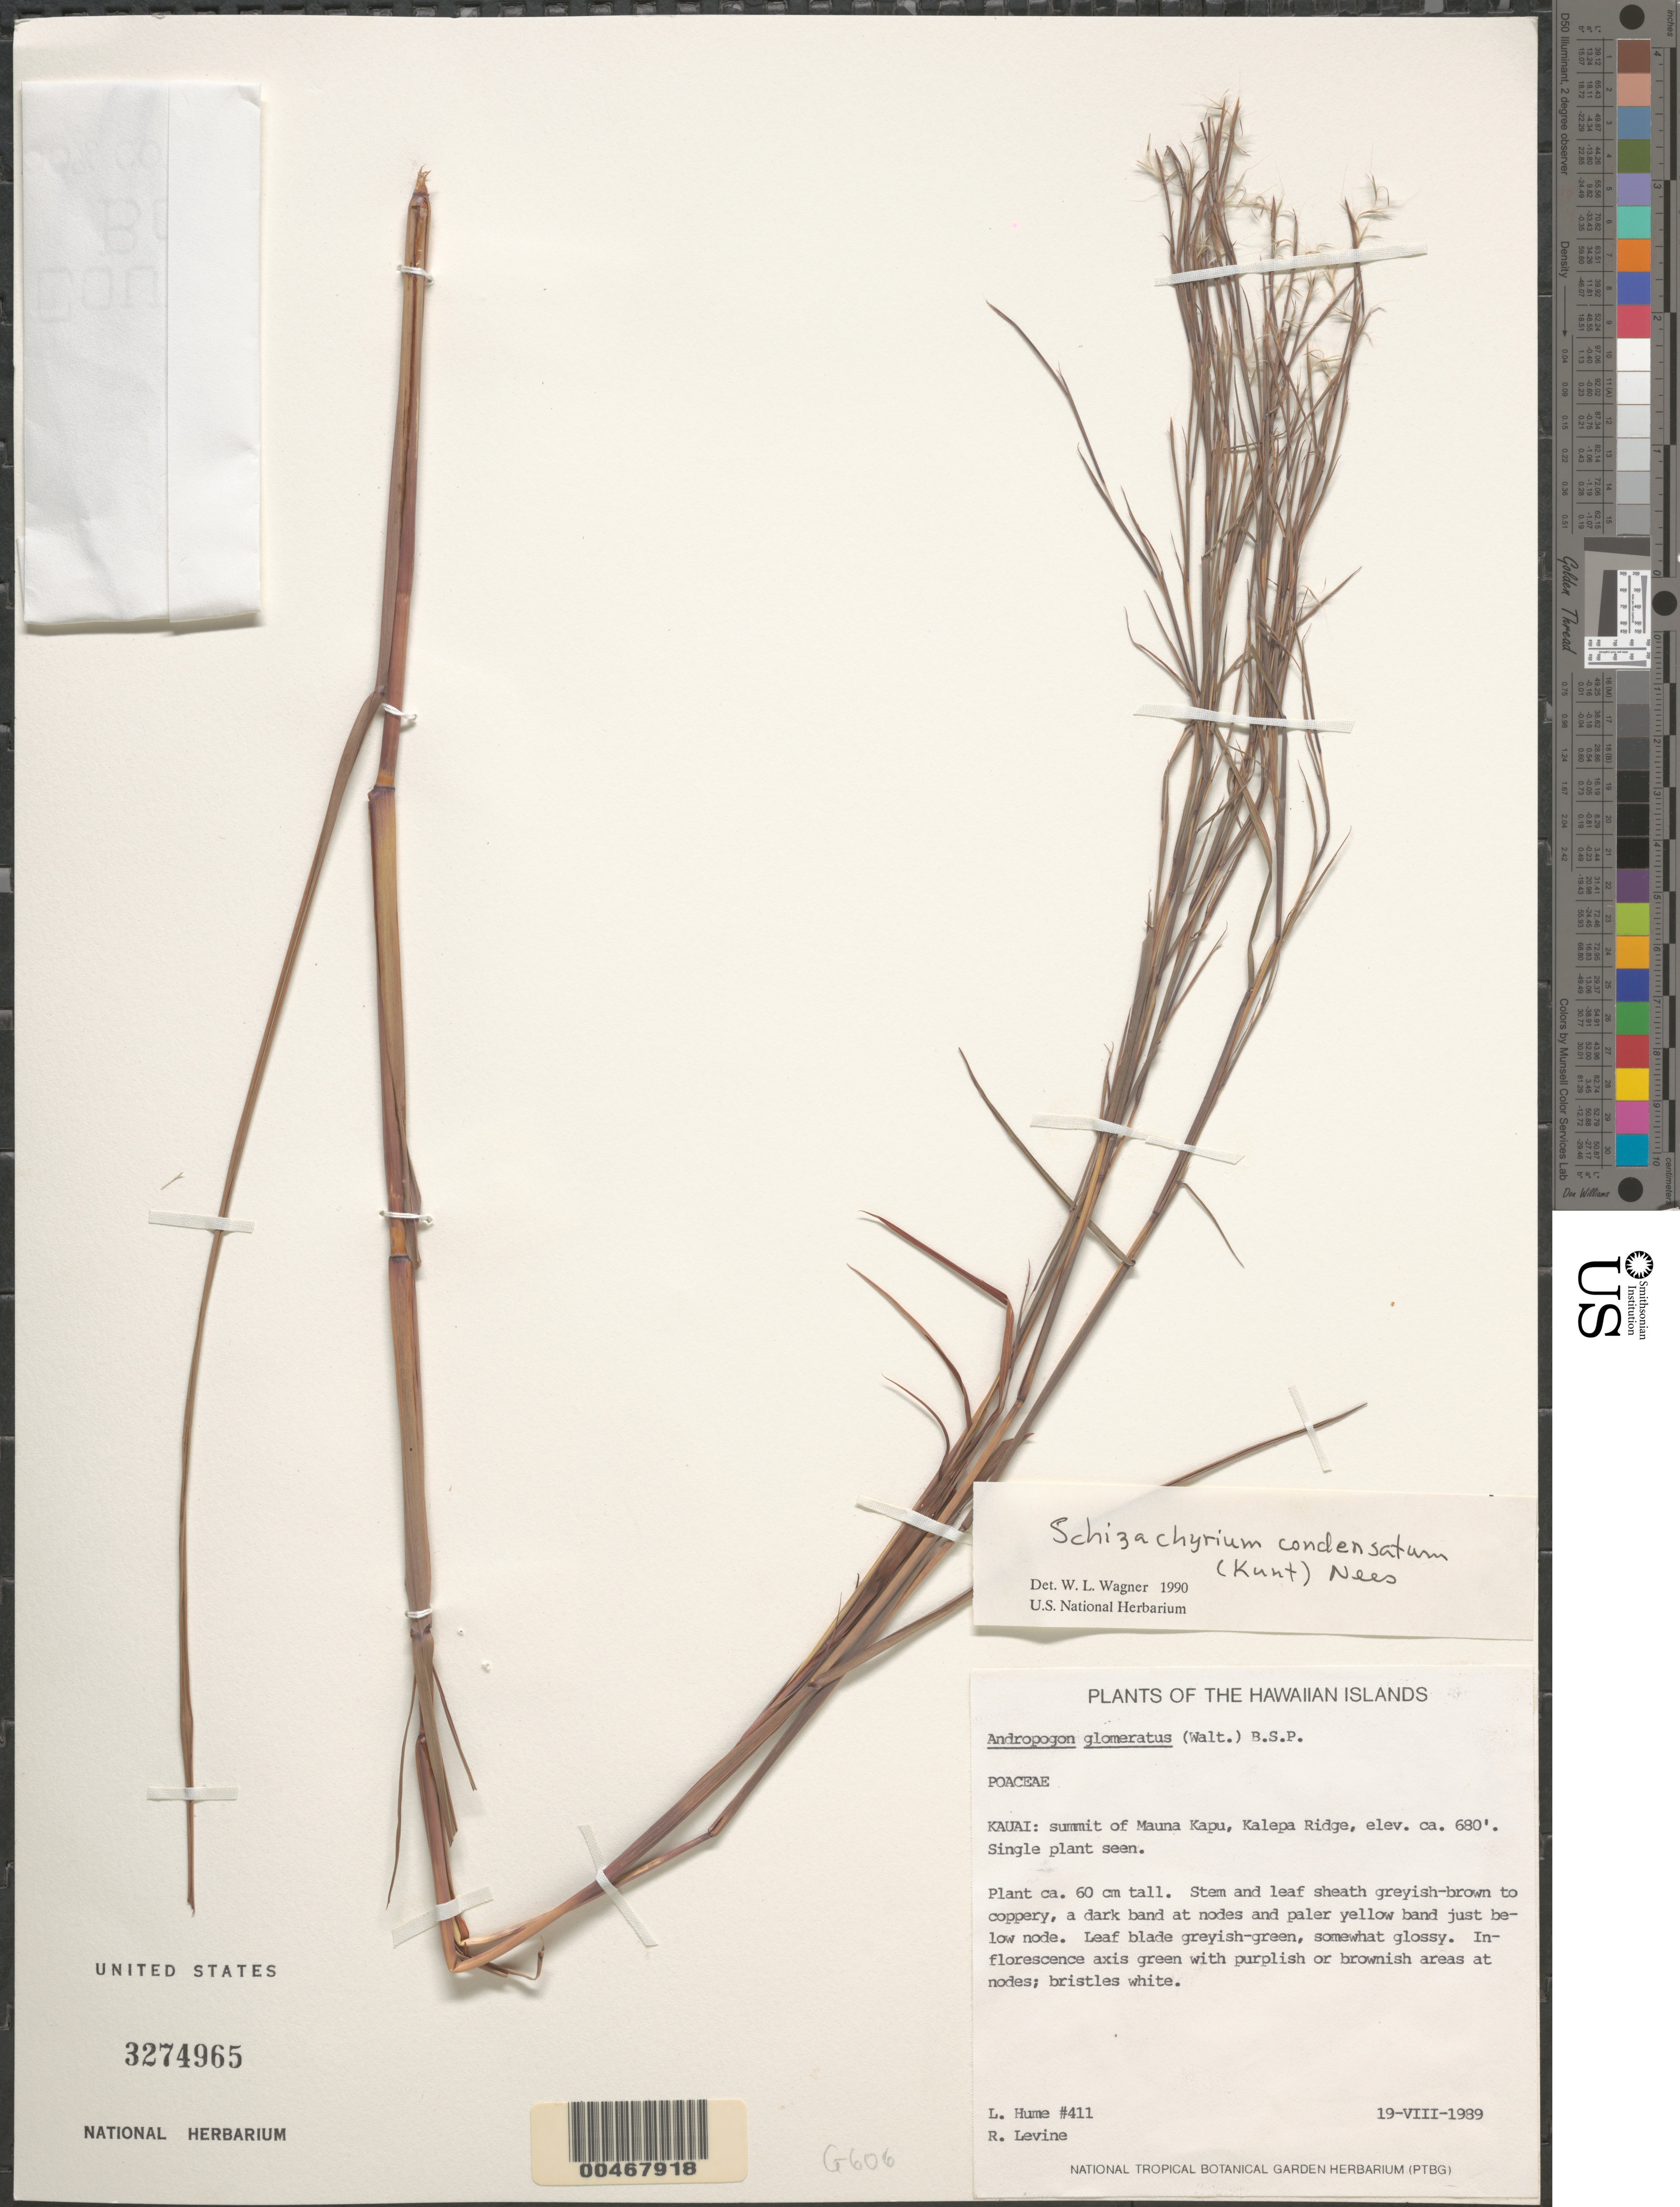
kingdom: Plantae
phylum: Tracheophyta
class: Liliopsida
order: Poales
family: Poaceae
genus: Schizachyrium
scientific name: Schizachyrium microstachyum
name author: (Desv. ex Ham.) Roseng. et al.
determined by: Faccenda, K.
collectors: L. Hume & R. Levine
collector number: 411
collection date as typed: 19 Aug 1989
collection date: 1989-08-19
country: United States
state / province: Hawaii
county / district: Kauai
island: Kaua'i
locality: Summit of Mauna Kapu, Kalepa Ridge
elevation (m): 207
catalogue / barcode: US 3274965